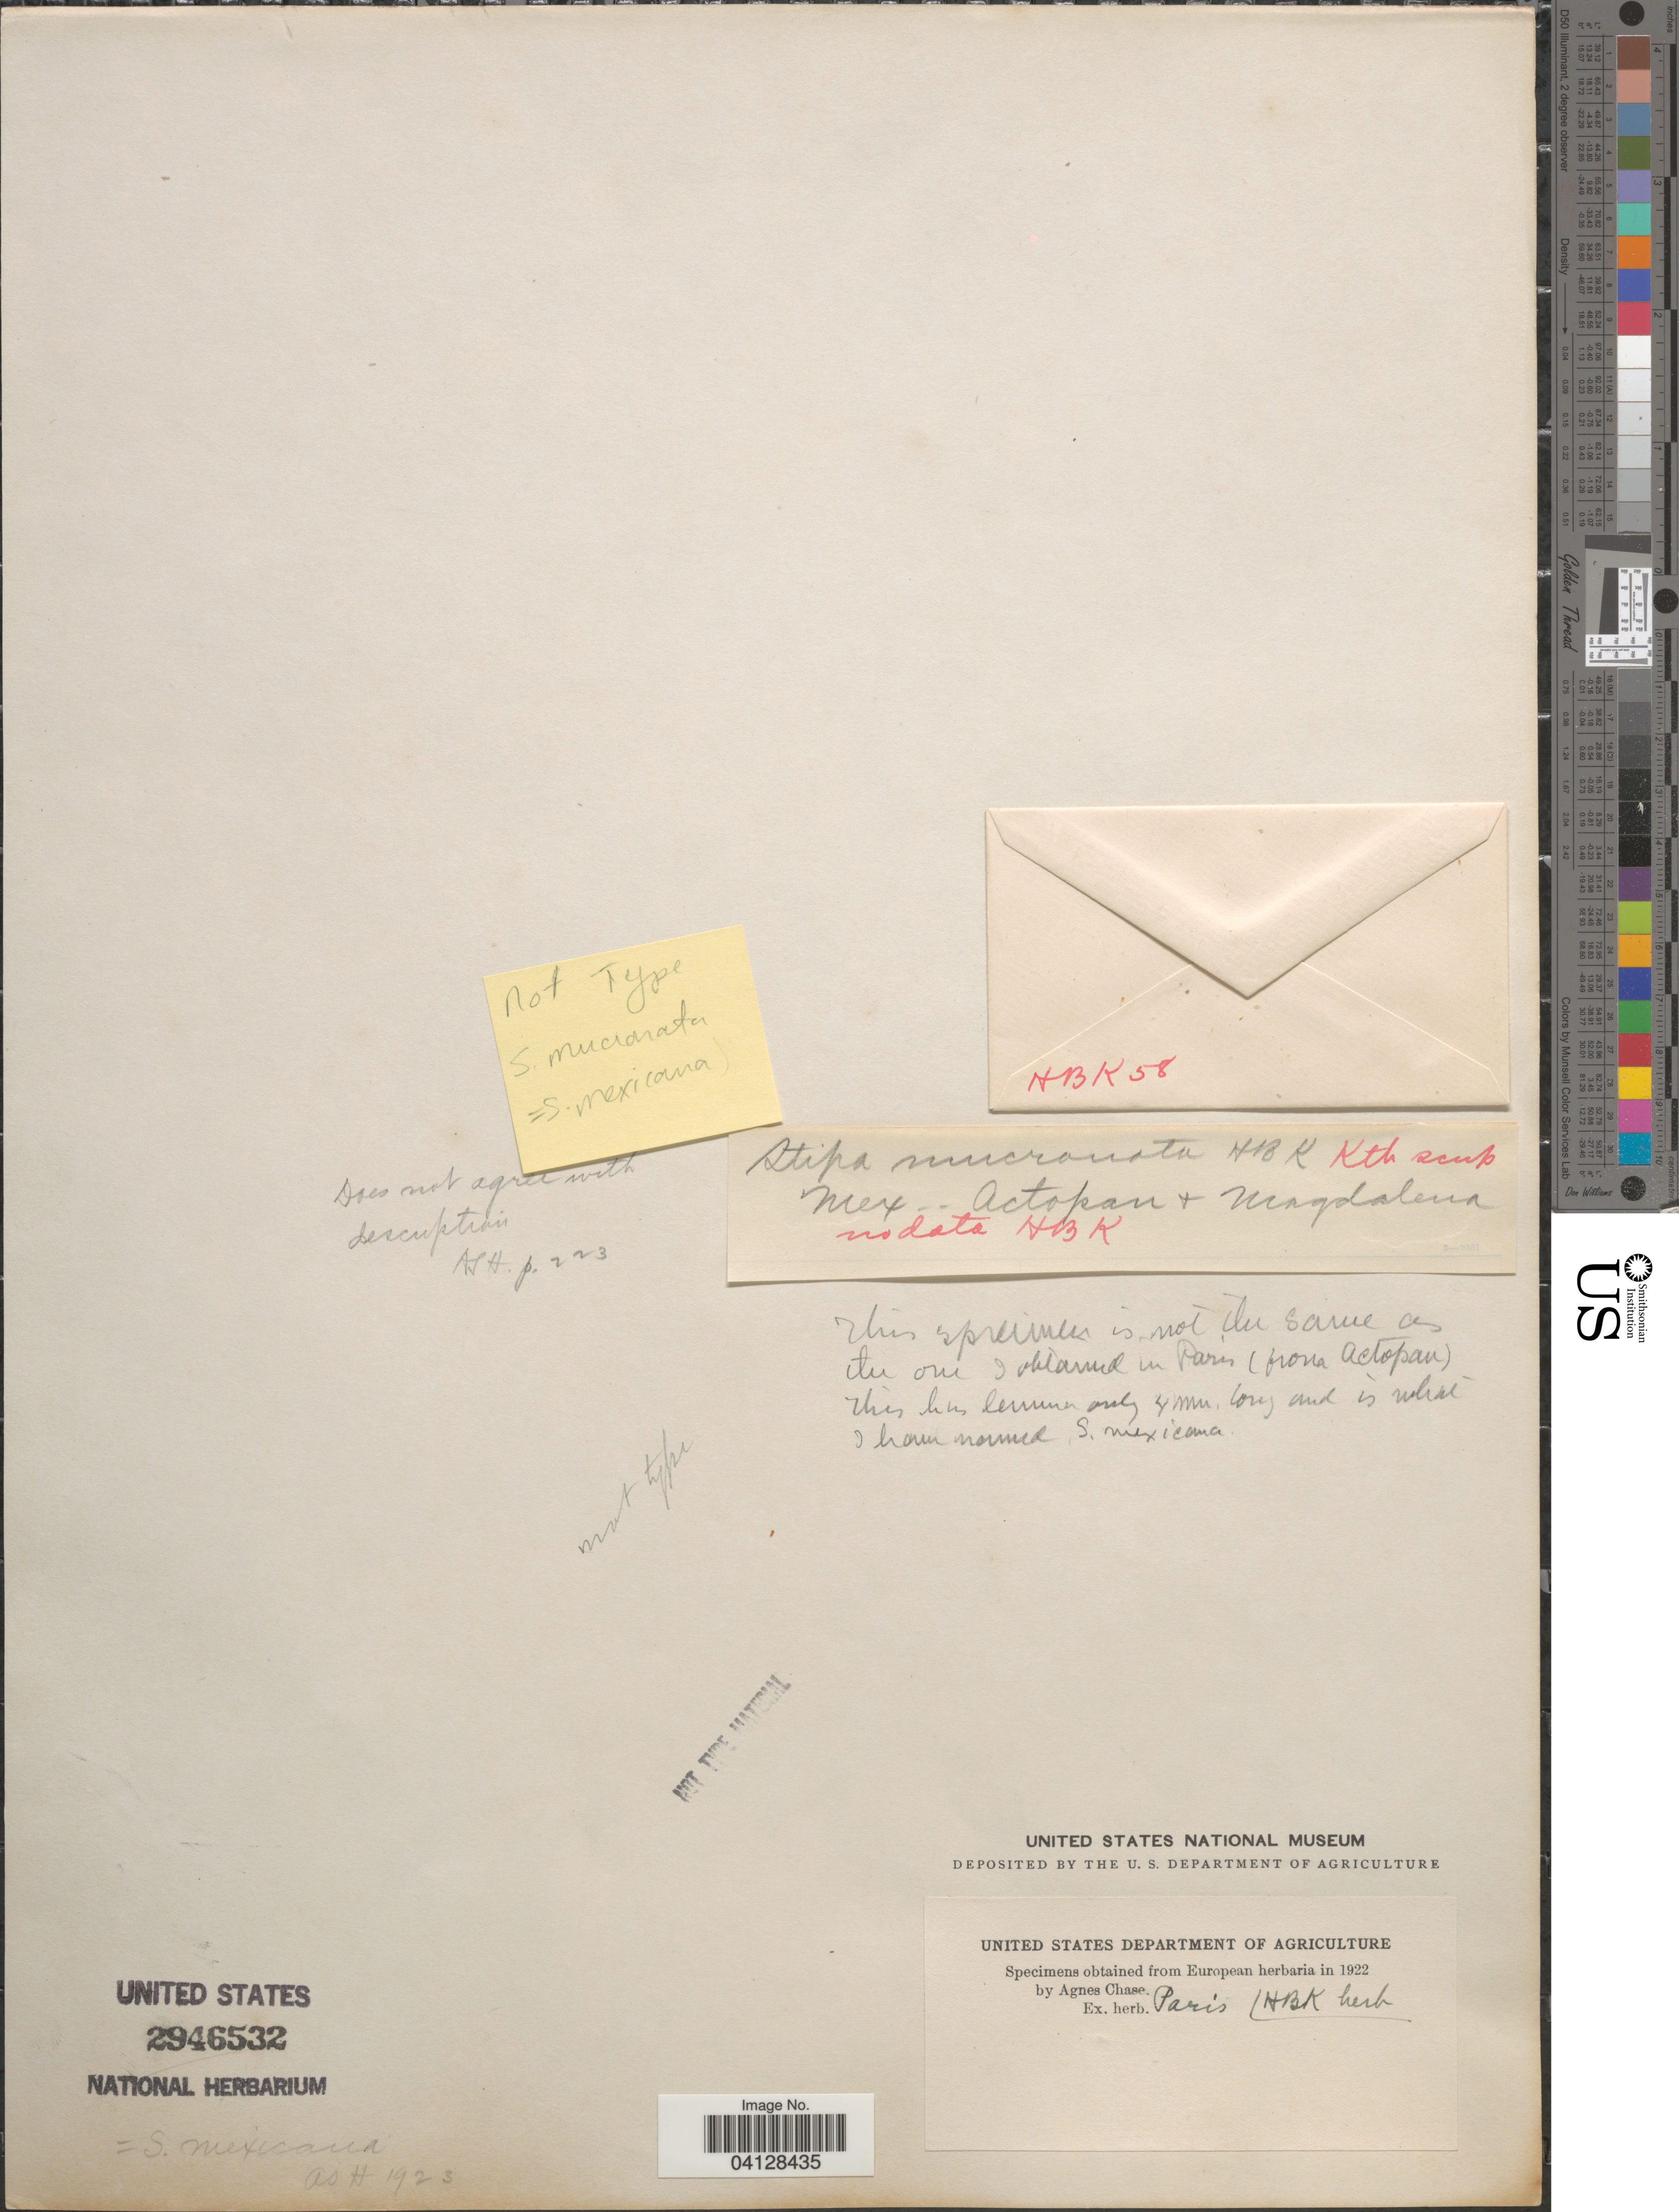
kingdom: Plantae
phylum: Tracheophyta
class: Liliopsida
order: Poales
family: Poaceae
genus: Stipa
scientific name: Stipa mucronata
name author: Kunth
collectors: C. S. Kunth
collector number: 58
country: Mexico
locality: Actopan + Magdalena.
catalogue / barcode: US 2946532